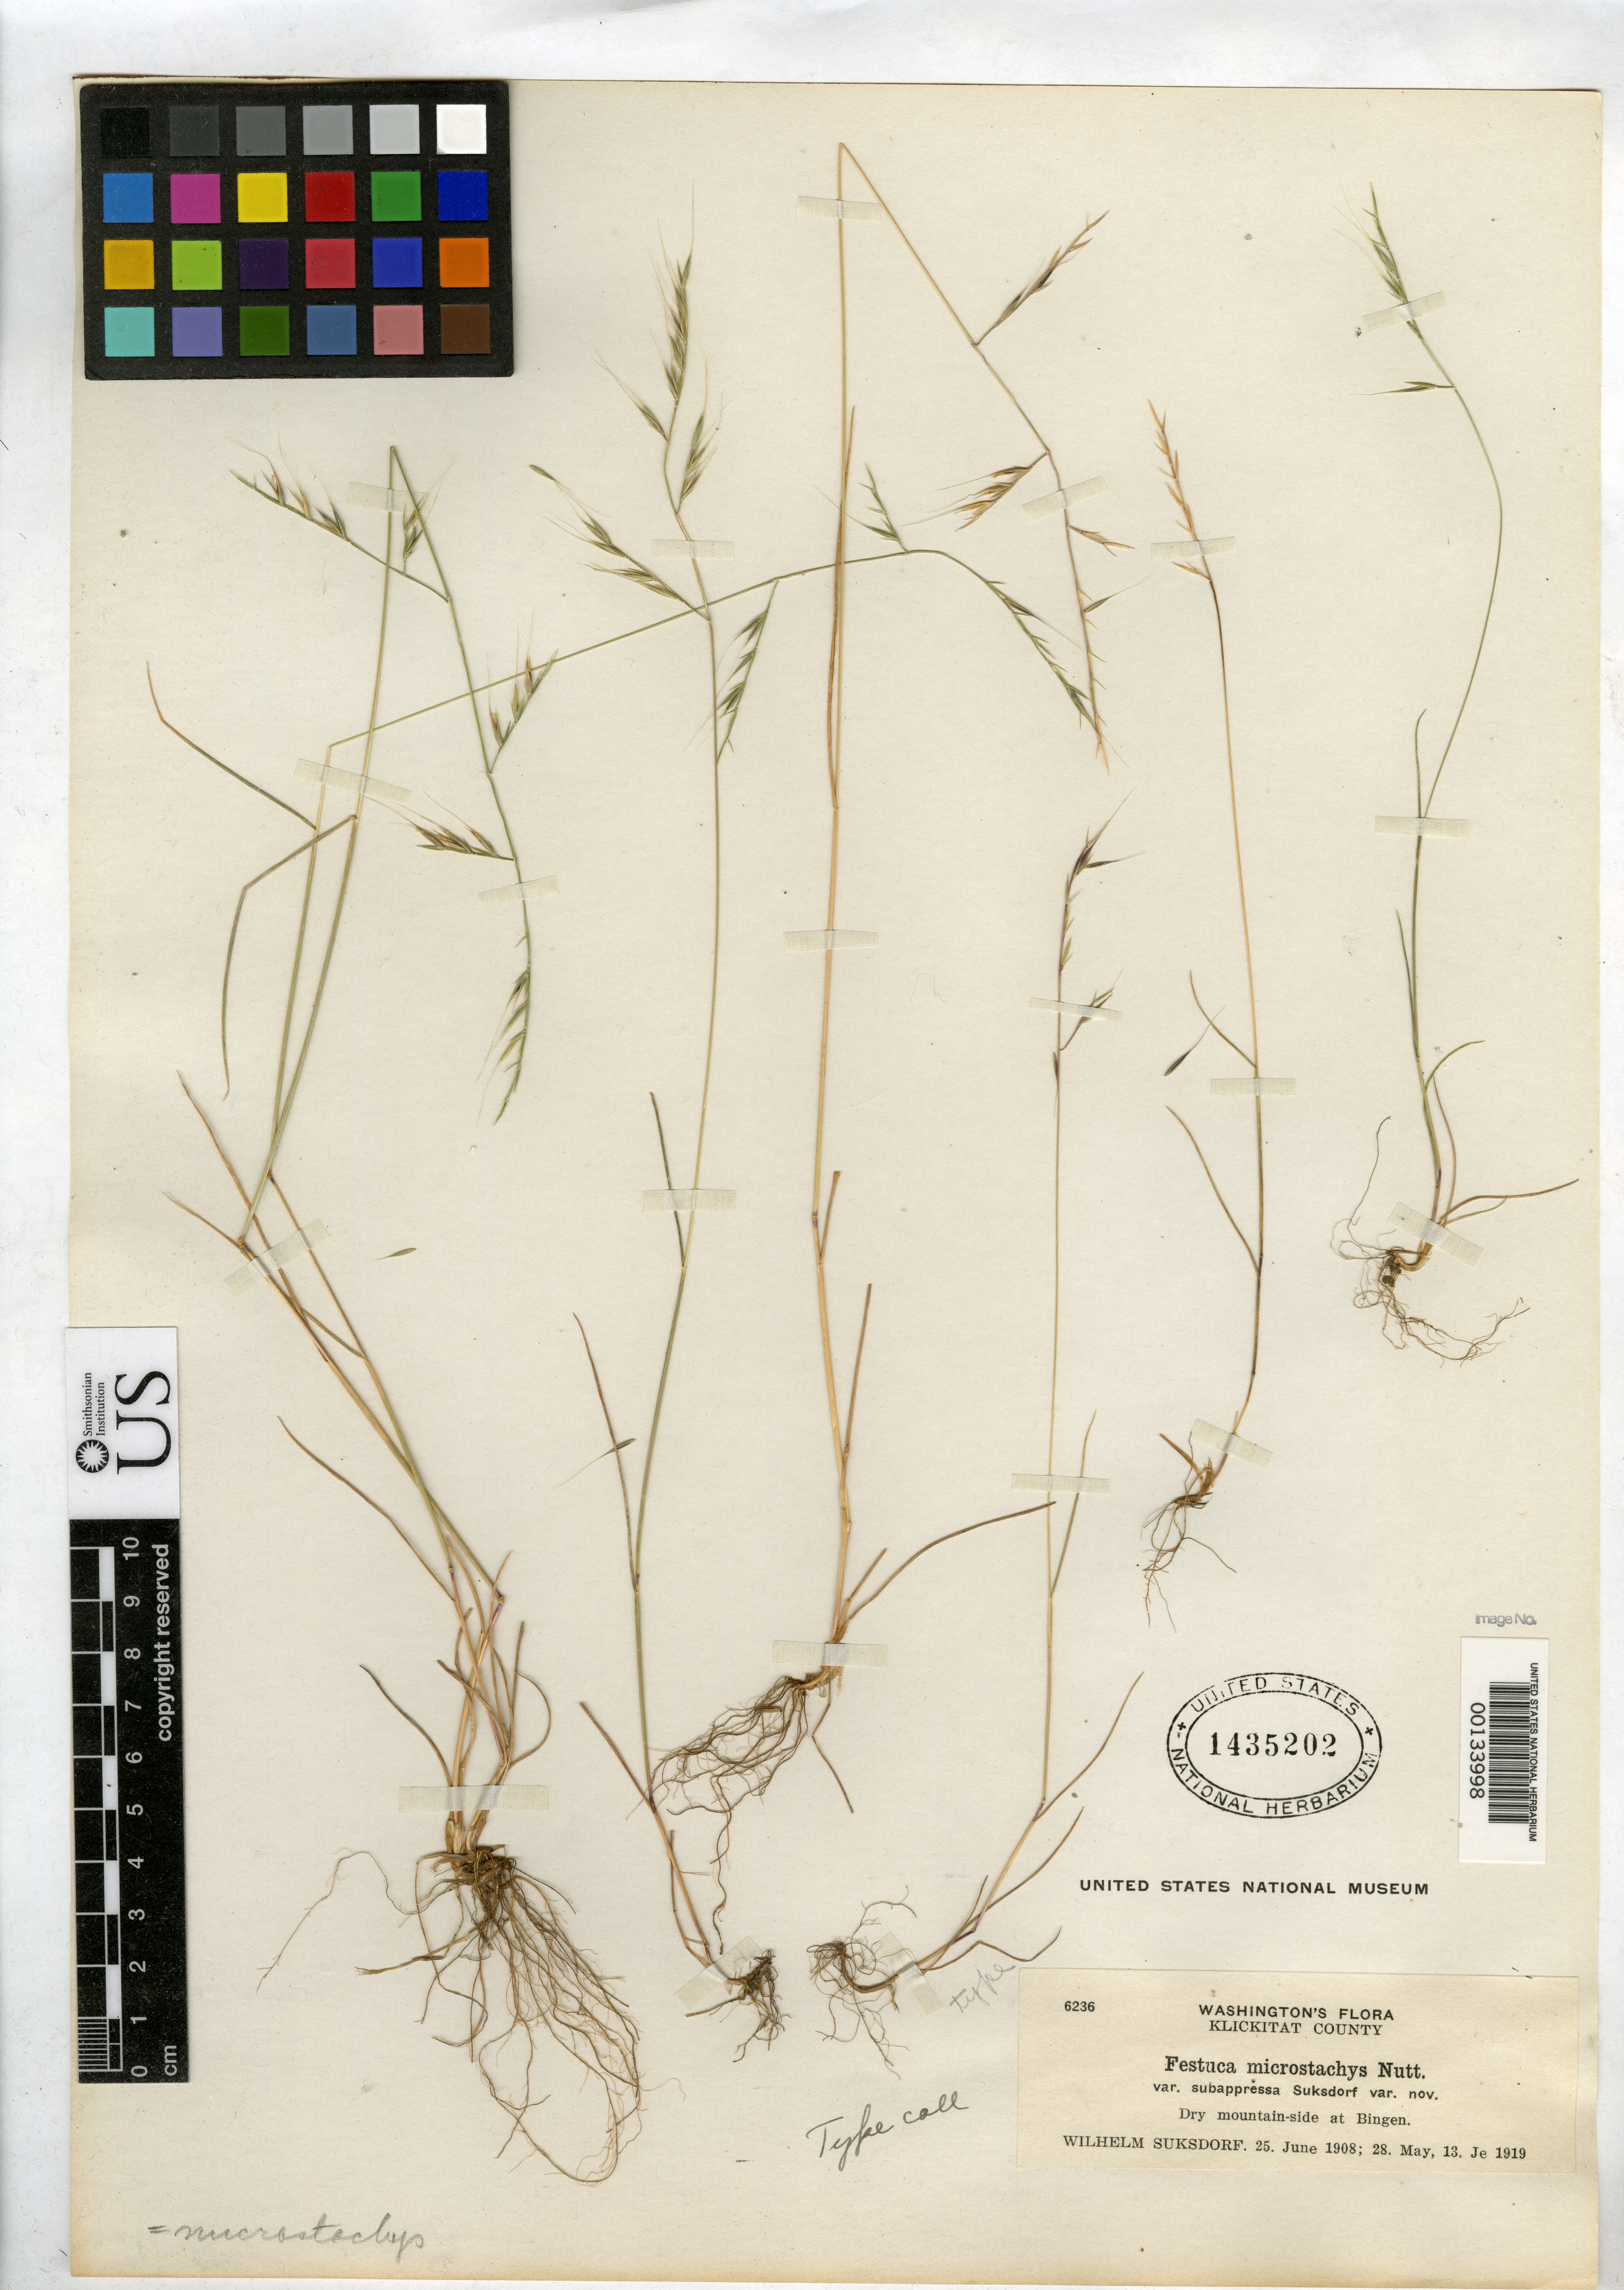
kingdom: Plantae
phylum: Tracheophyta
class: Liliopsida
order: Poales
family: Poaceae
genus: Festuca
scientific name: Festuca microstachys var. subappressa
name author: Suksd.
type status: Isotype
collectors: W. N. Suksdorf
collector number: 6236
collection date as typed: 25 Jun 1908 and 28 May 1919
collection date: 1908-06-25,1919-05-28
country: United States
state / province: Washington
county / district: Klickitat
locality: At Bingen.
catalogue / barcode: US 1435202